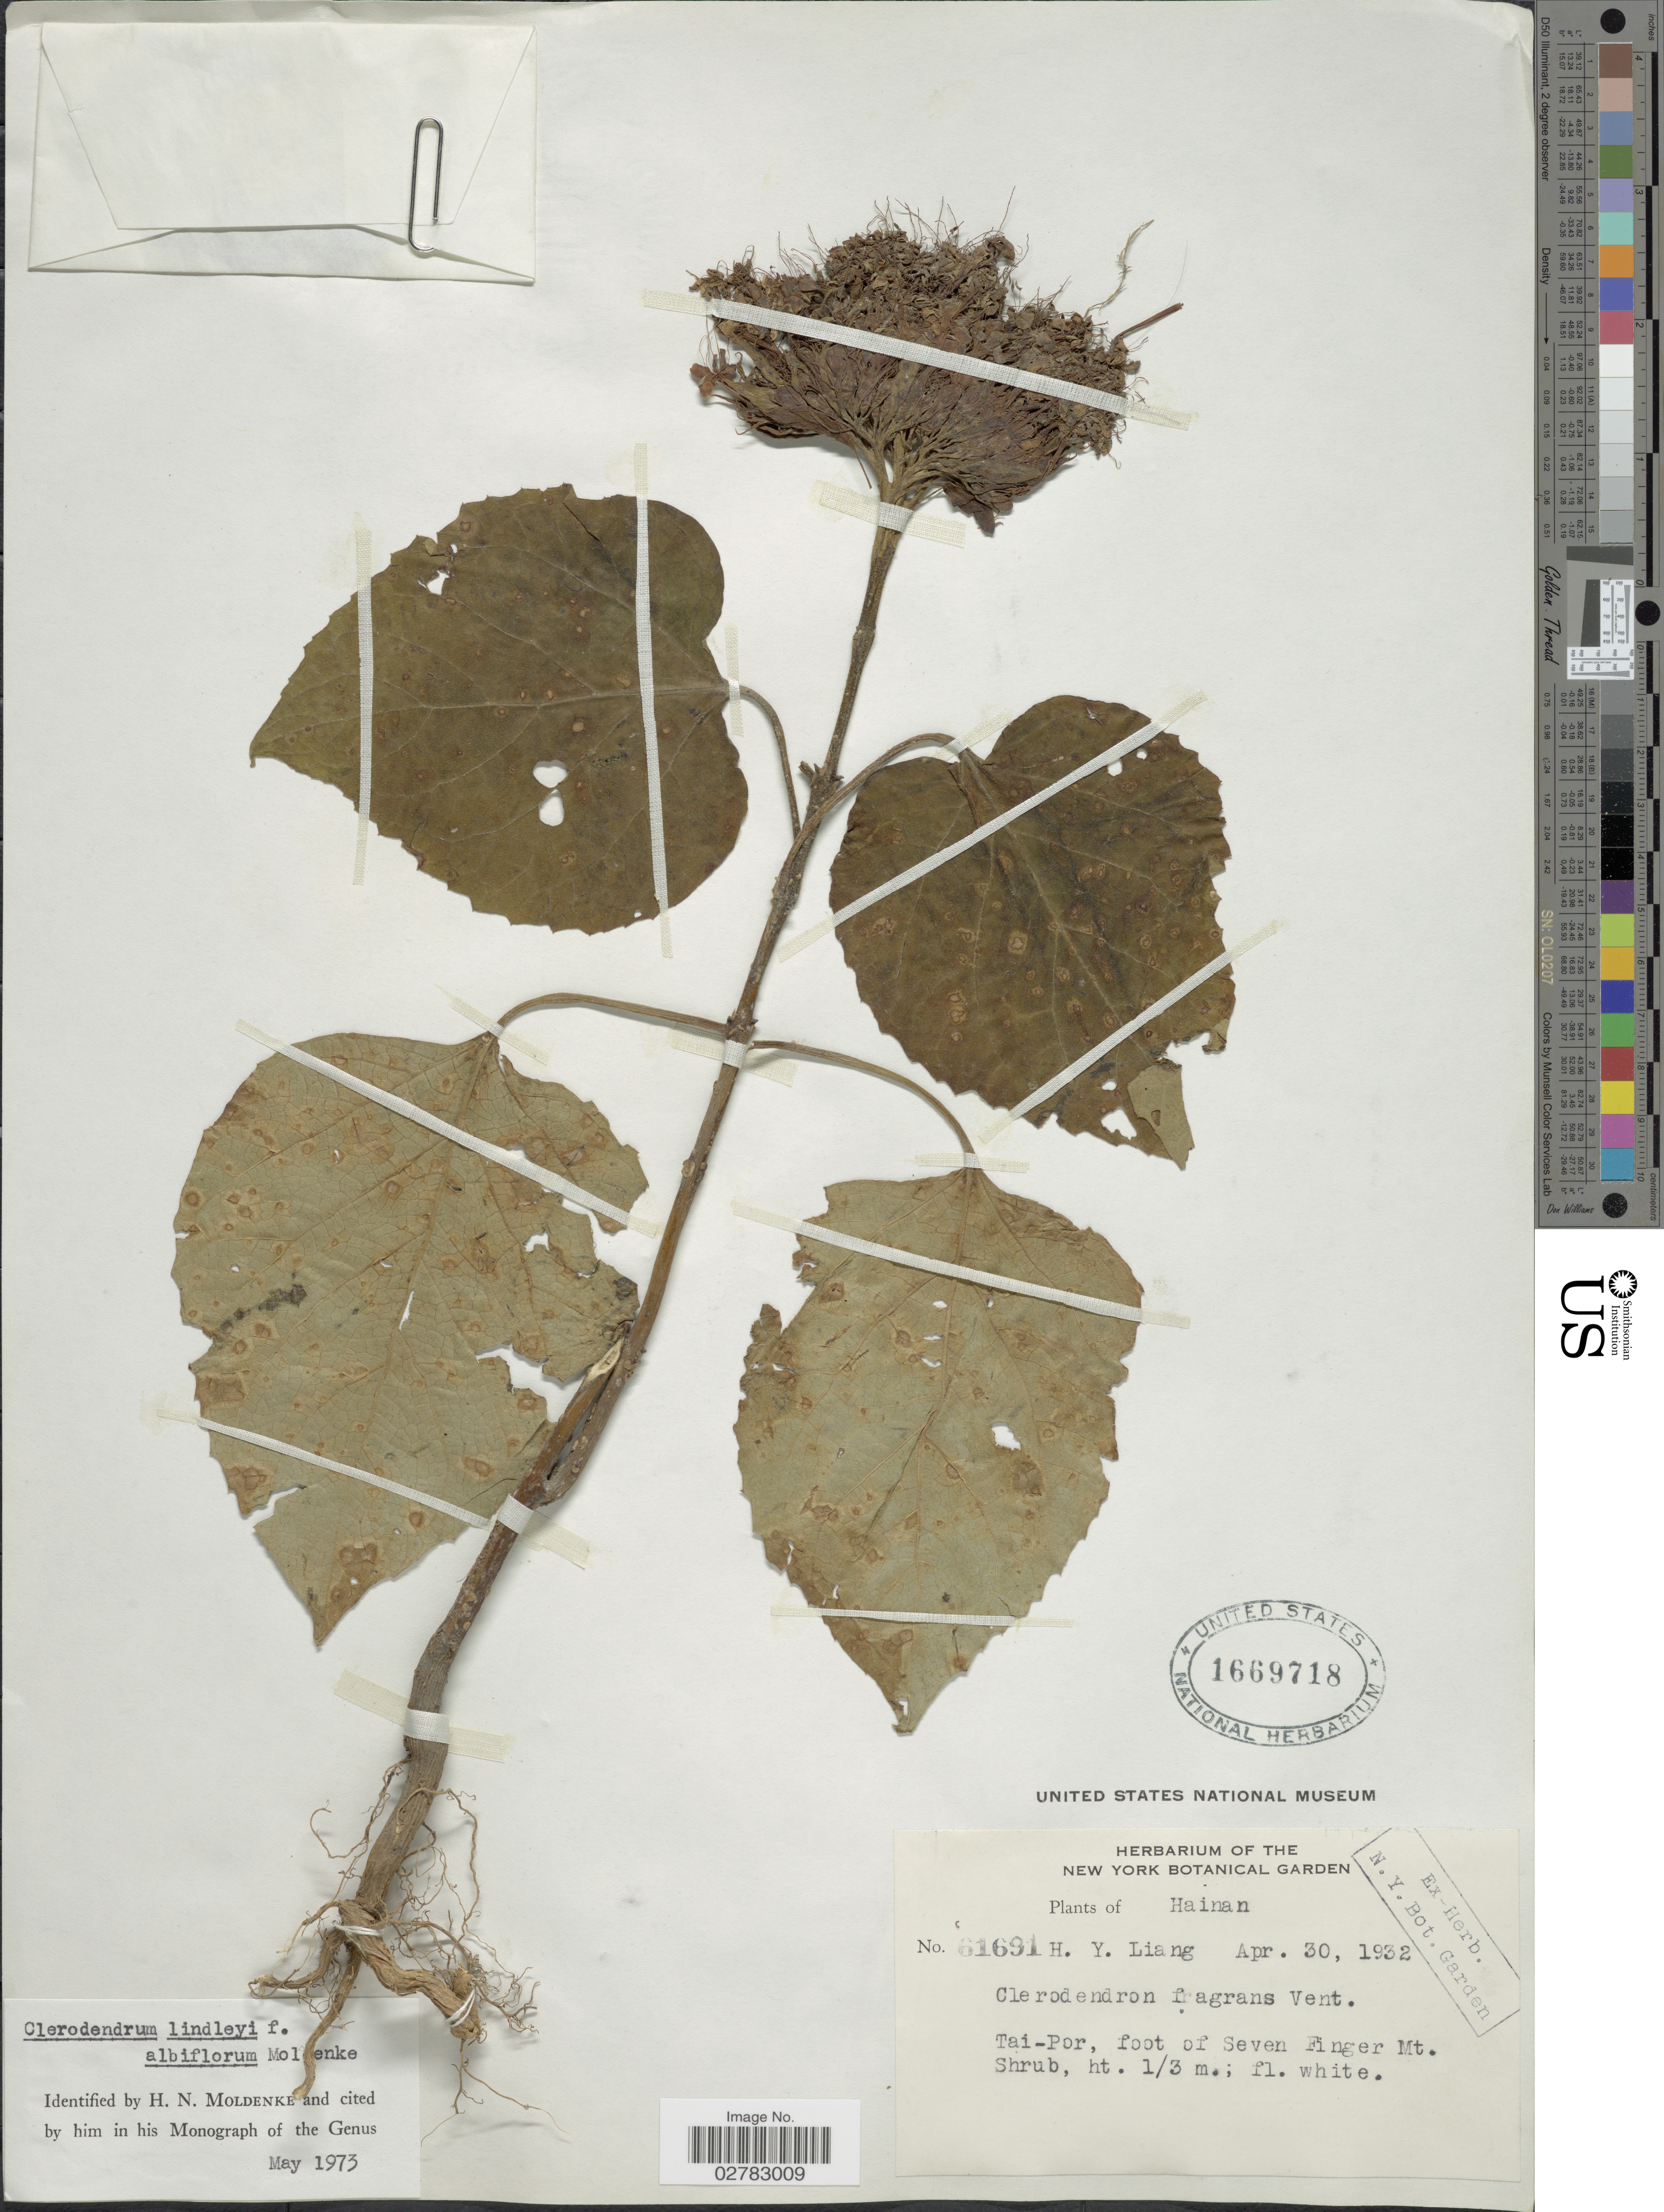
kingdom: Plantae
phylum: Tracheophyta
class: Magnoliopsida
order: Lamiales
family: Lamiaceae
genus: Clerodendrum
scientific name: Clerodendrum lindleyi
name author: Decne. ex Planch.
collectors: H. Y. Liang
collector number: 61691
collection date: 1932-04-30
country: China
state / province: Hainan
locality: Tai-Por, foot of Seven Finger Mt.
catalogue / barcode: US 1669718